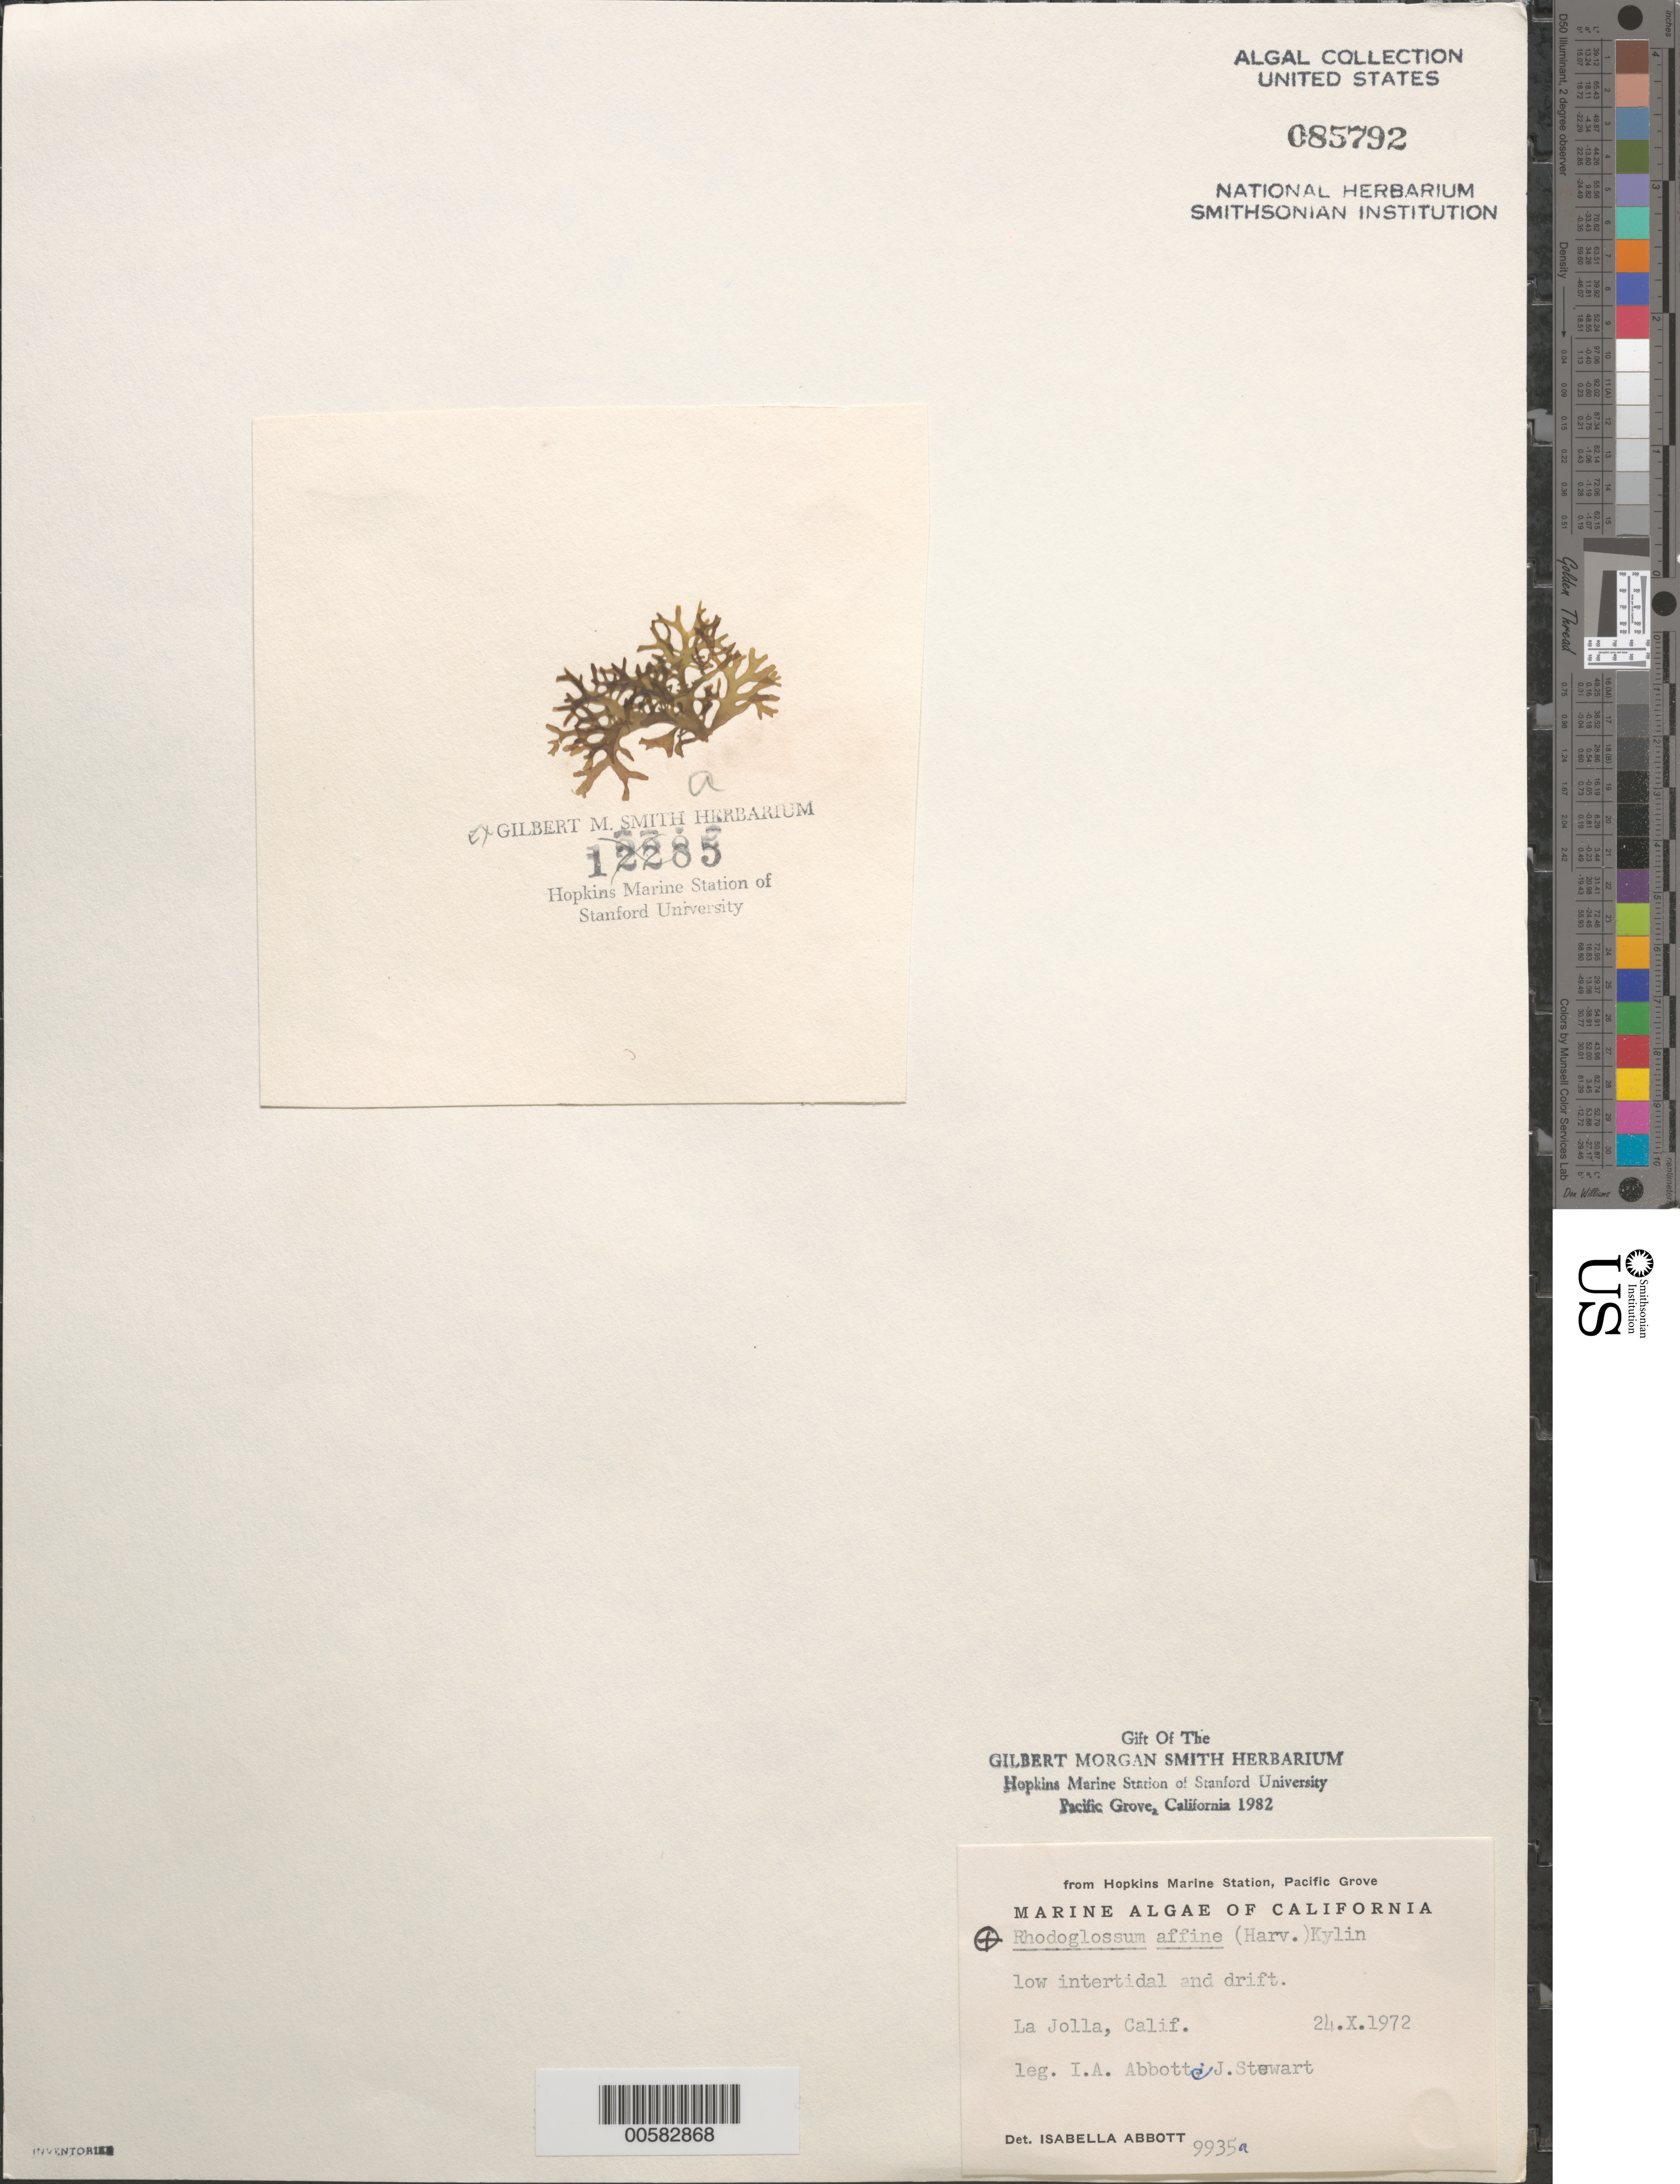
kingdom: Plantae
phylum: Rhodophyta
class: Florideophyceae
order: Gigartinales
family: Gigartinaceae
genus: Mazzaella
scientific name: Mazzaella affinis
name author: (Harvey) Fredericq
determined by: Algae name updating Project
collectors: I. A. Abbott & J. Stewart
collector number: IAA 9935a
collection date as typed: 24 Oct 1972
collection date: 1972-10-24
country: United States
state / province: California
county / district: San Diego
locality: La Jolla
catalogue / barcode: US 85792